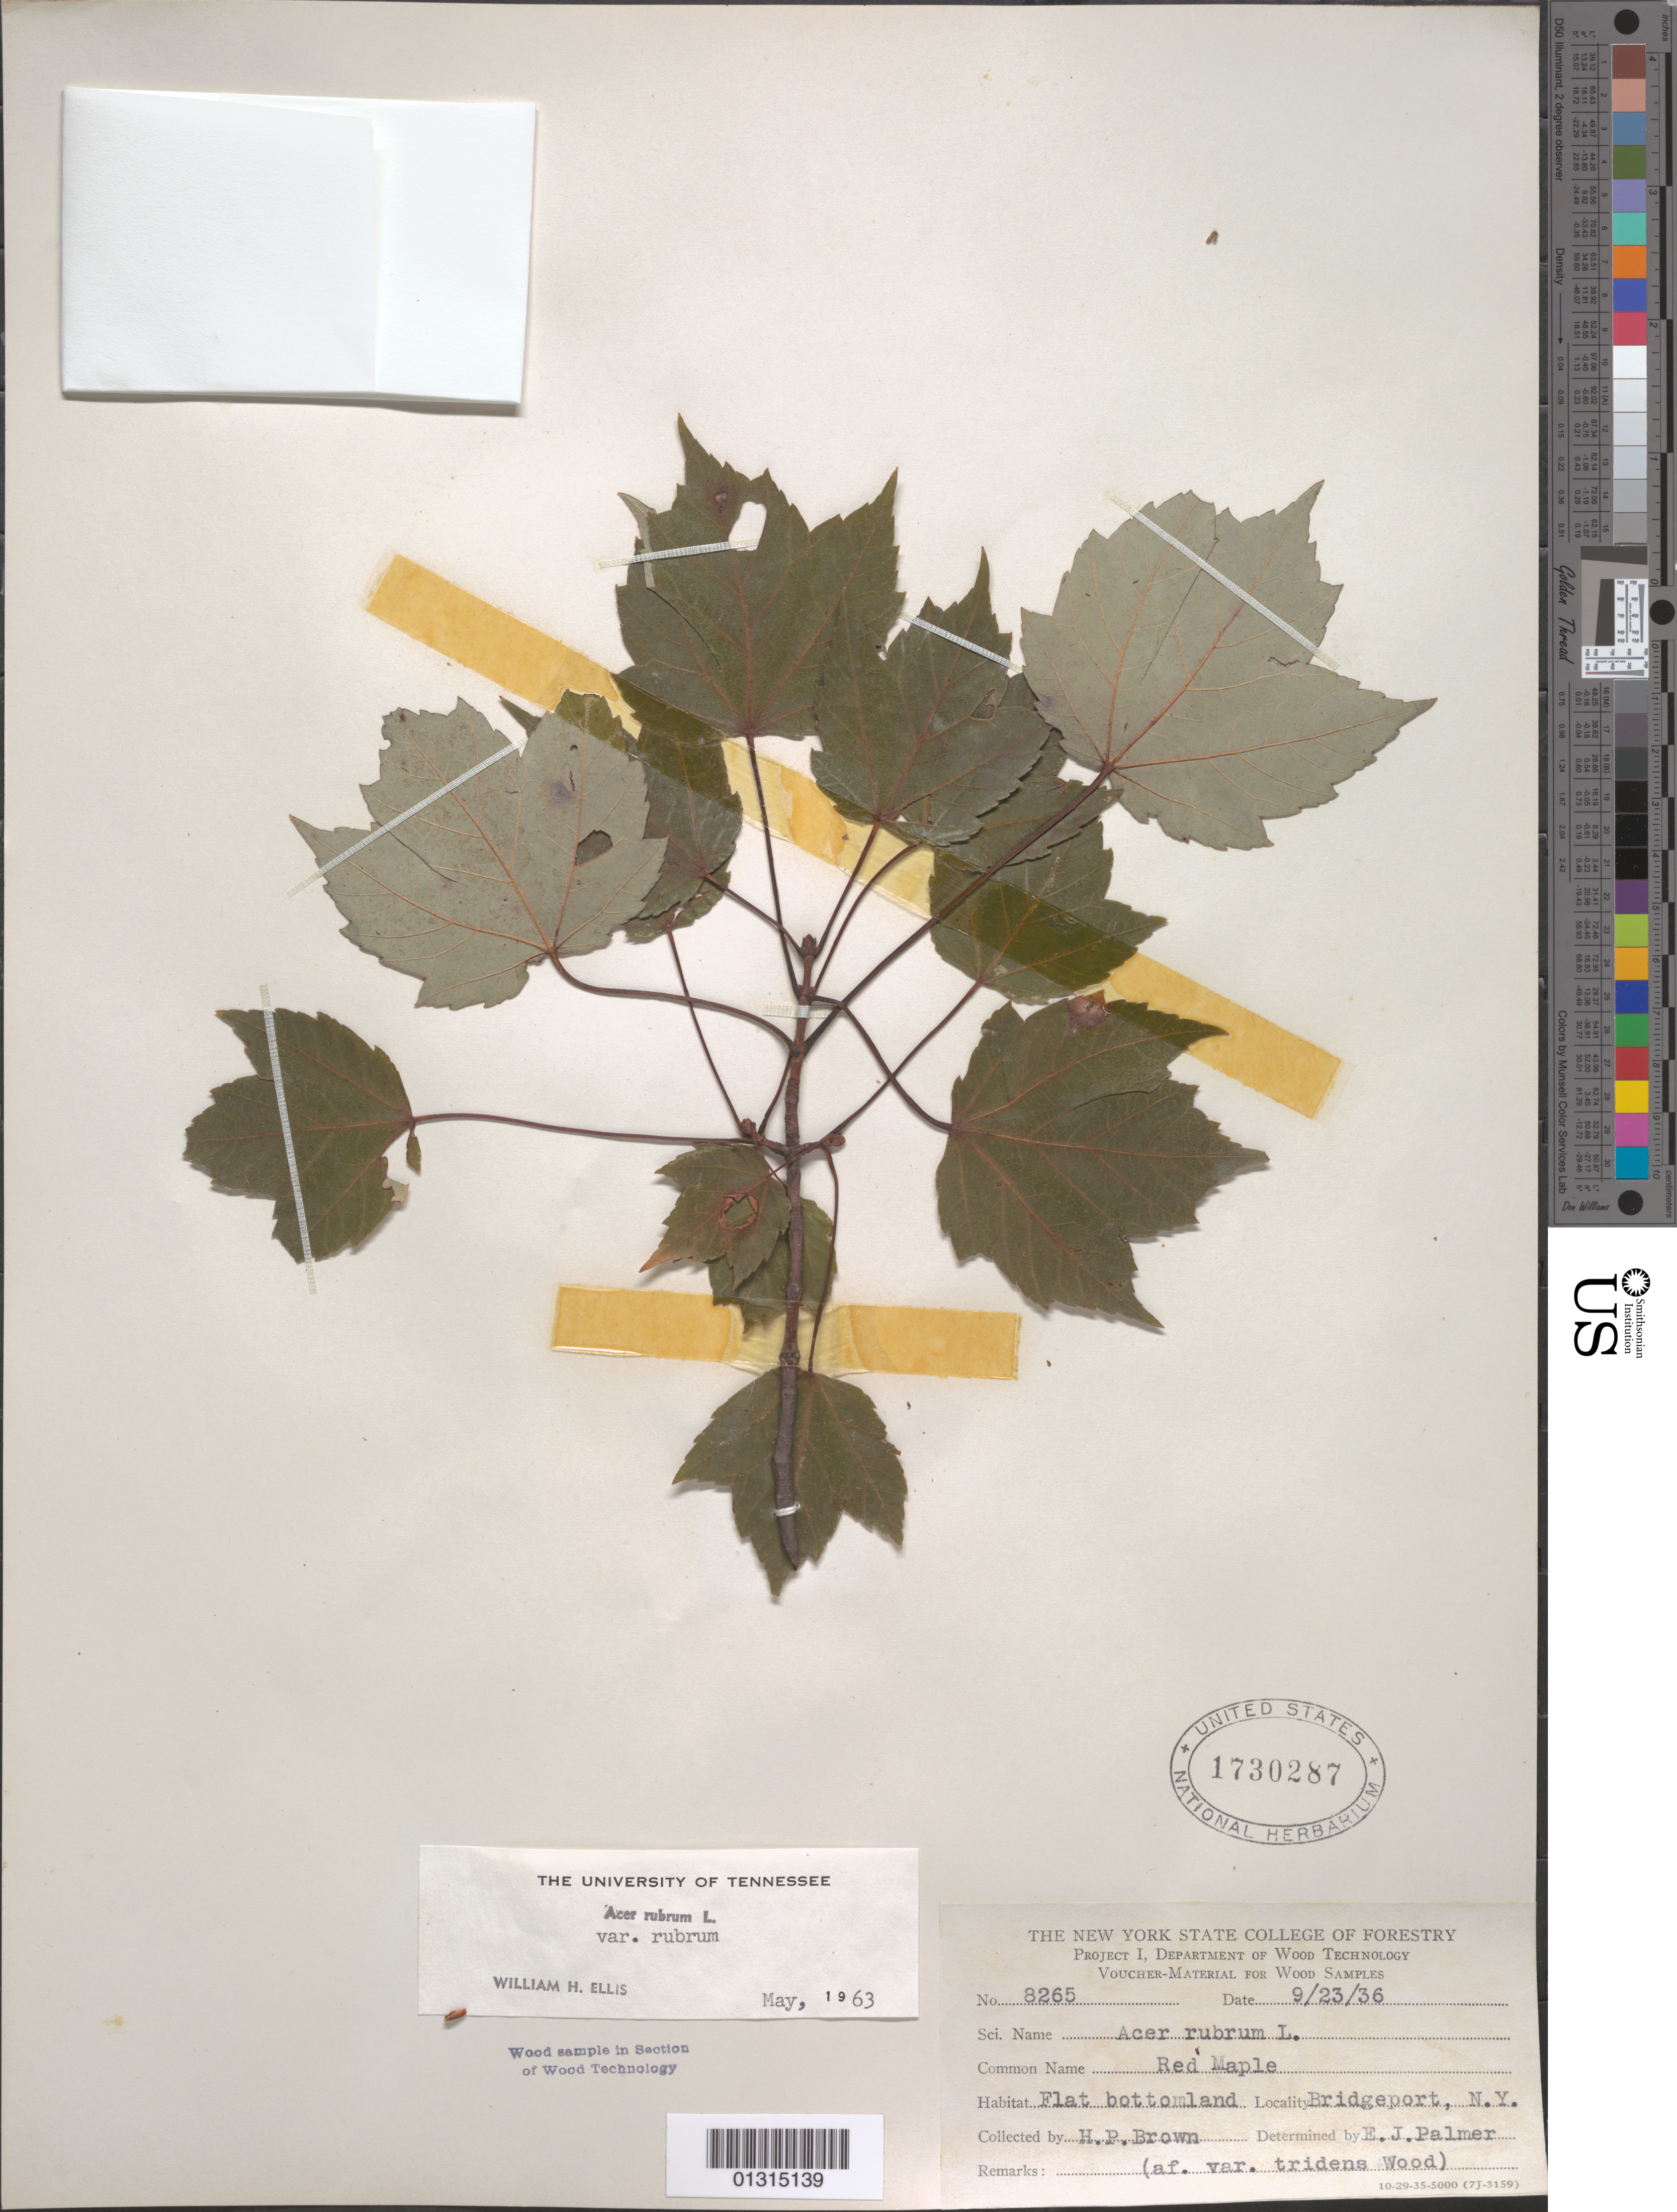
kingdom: Plantae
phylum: Tracheophyta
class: Magnoliopsida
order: Sapindales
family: Sapindaceae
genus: Acer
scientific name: Acer rubrum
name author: L.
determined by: Ellis, W. H.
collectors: H. P. Brown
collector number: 8265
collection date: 1936-09-23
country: United States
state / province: New York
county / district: Madison County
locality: Bridgeport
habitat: Flat bottomland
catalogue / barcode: US 1730287